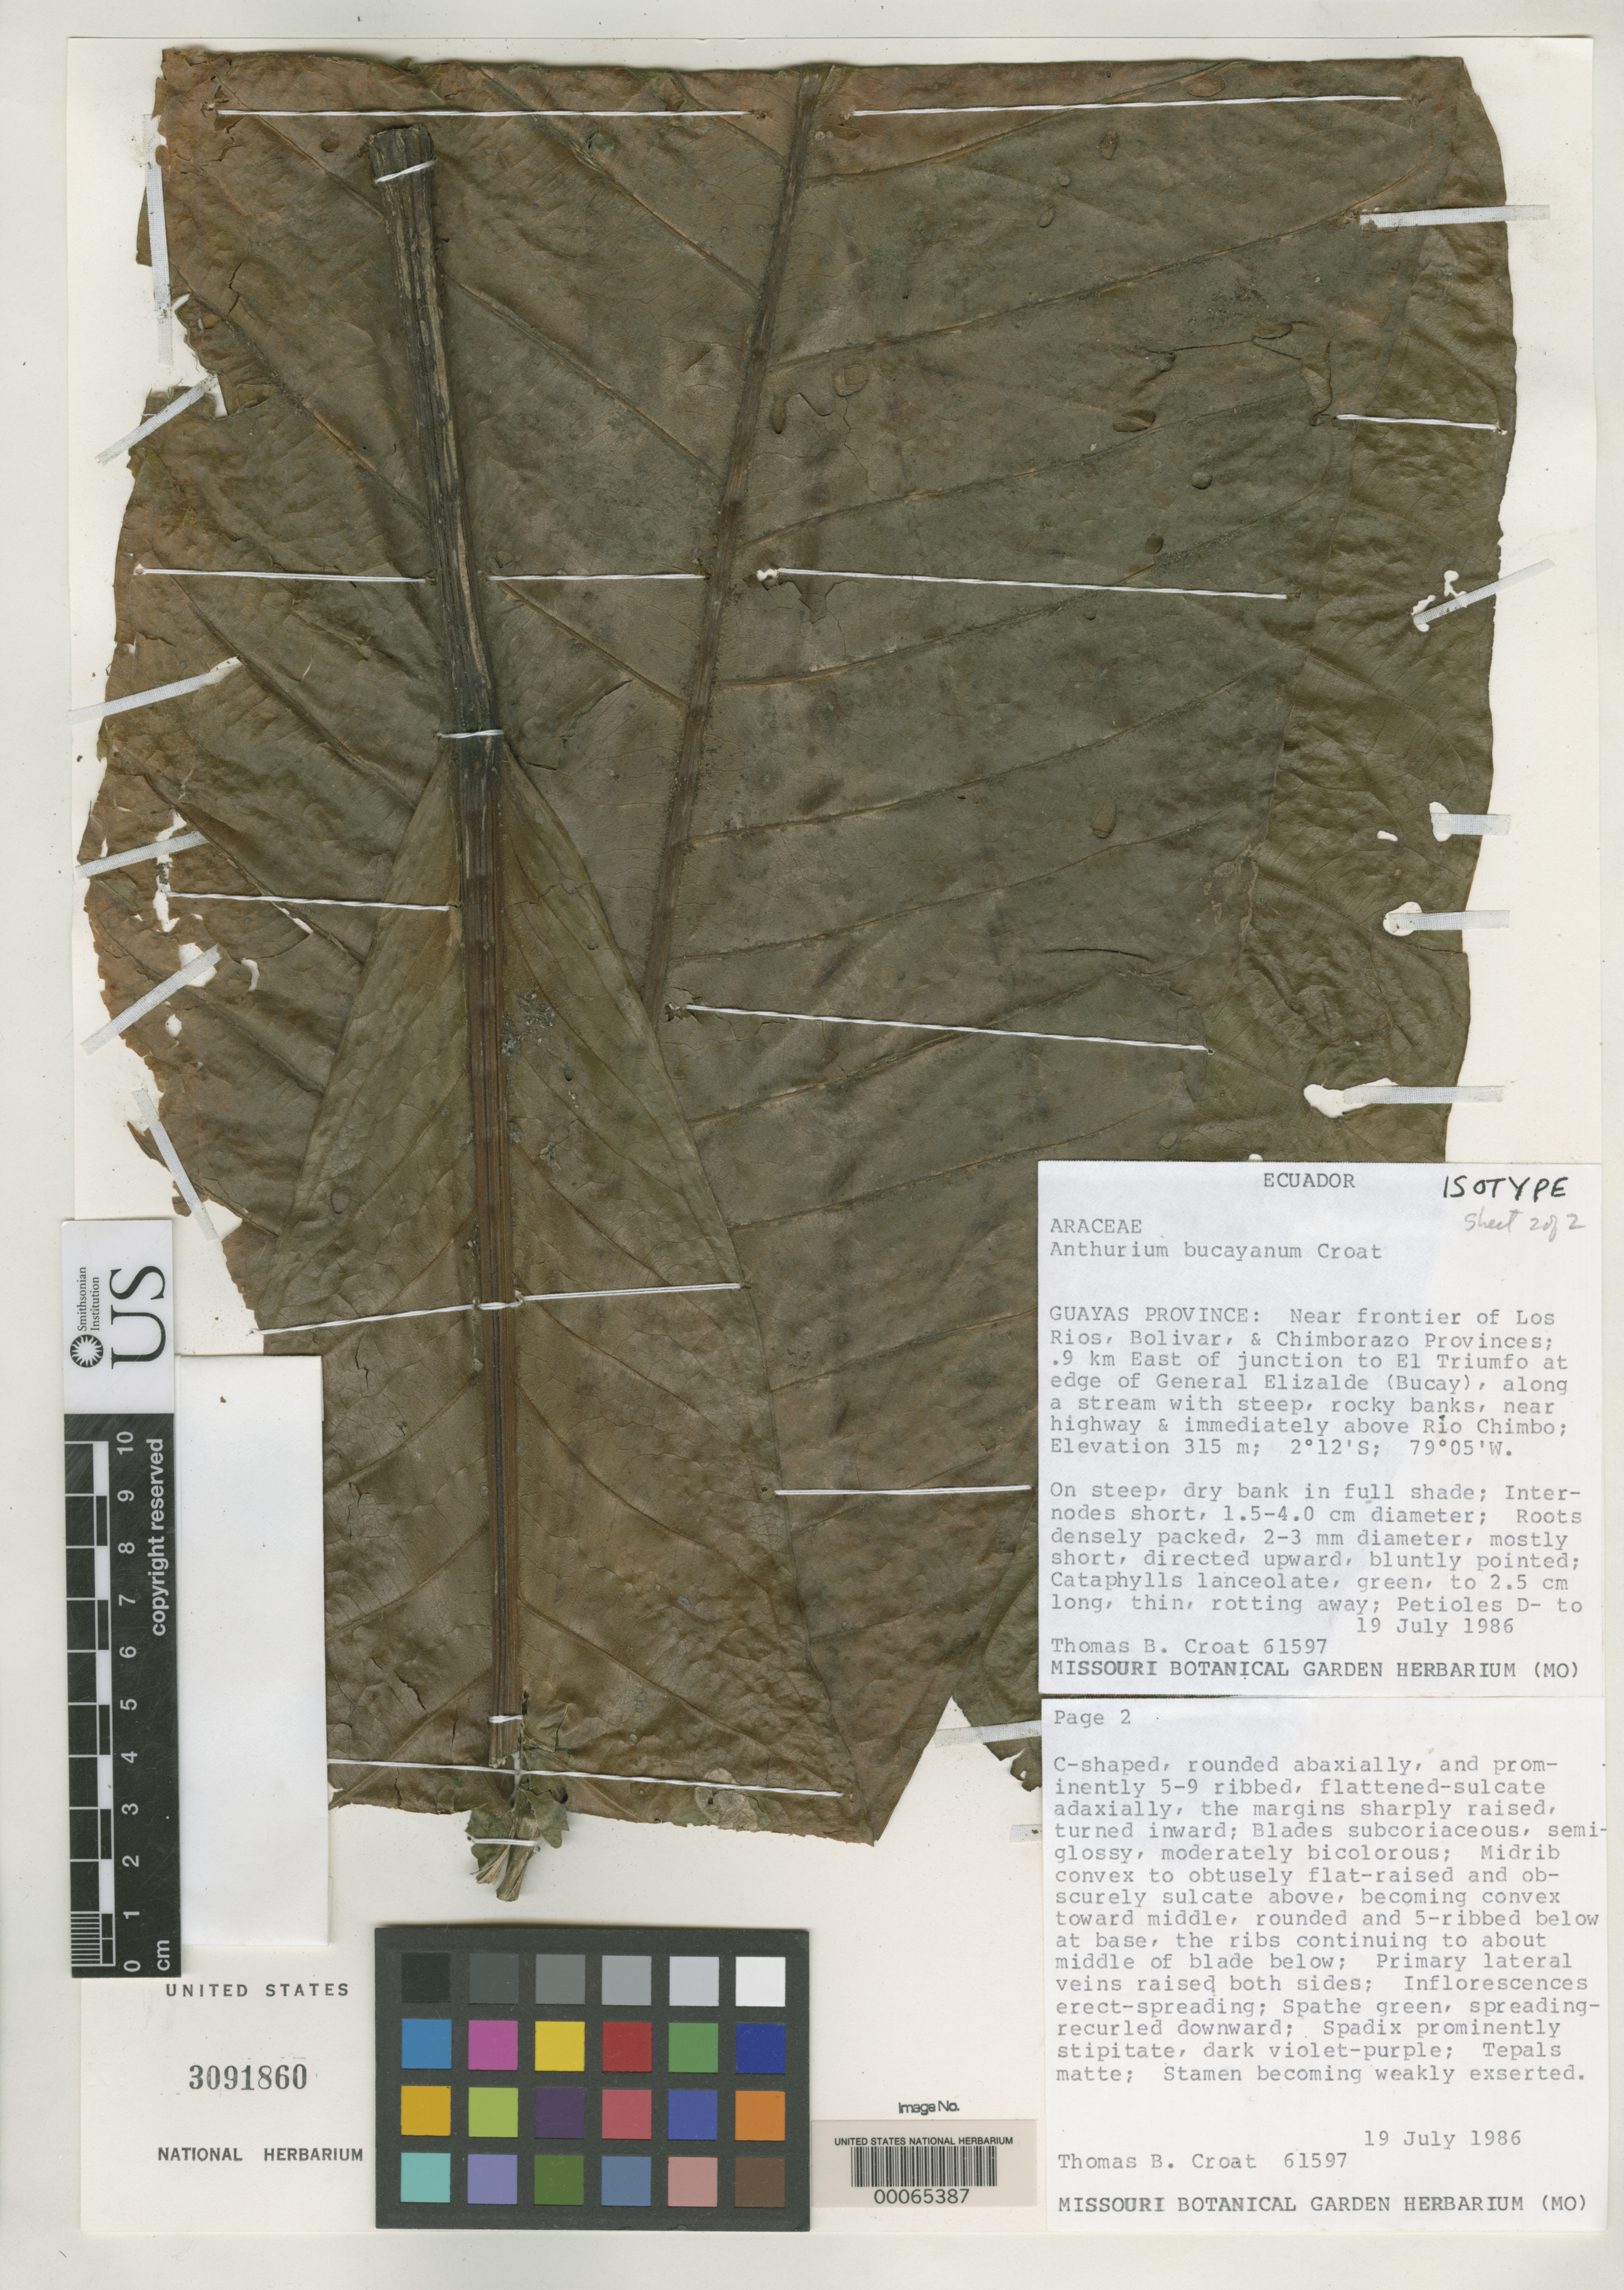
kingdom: Plantae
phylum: Tracheophyta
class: Liliopsida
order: Alismatales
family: Araceae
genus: Anthurium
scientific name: Anthurium bucayanum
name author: Croat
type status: Isotype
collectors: T. B. Croat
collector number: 61597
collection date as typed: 19 Jul 1986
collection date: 1986-07-19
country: Ecuador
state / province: Guayas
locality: Near frontier of Los Rios, Bolivar & Chimborazo Prov., 0.9 km E of junction to El Triumfo at edge of General Elizalde (Bucay).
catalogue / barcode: US 3091860